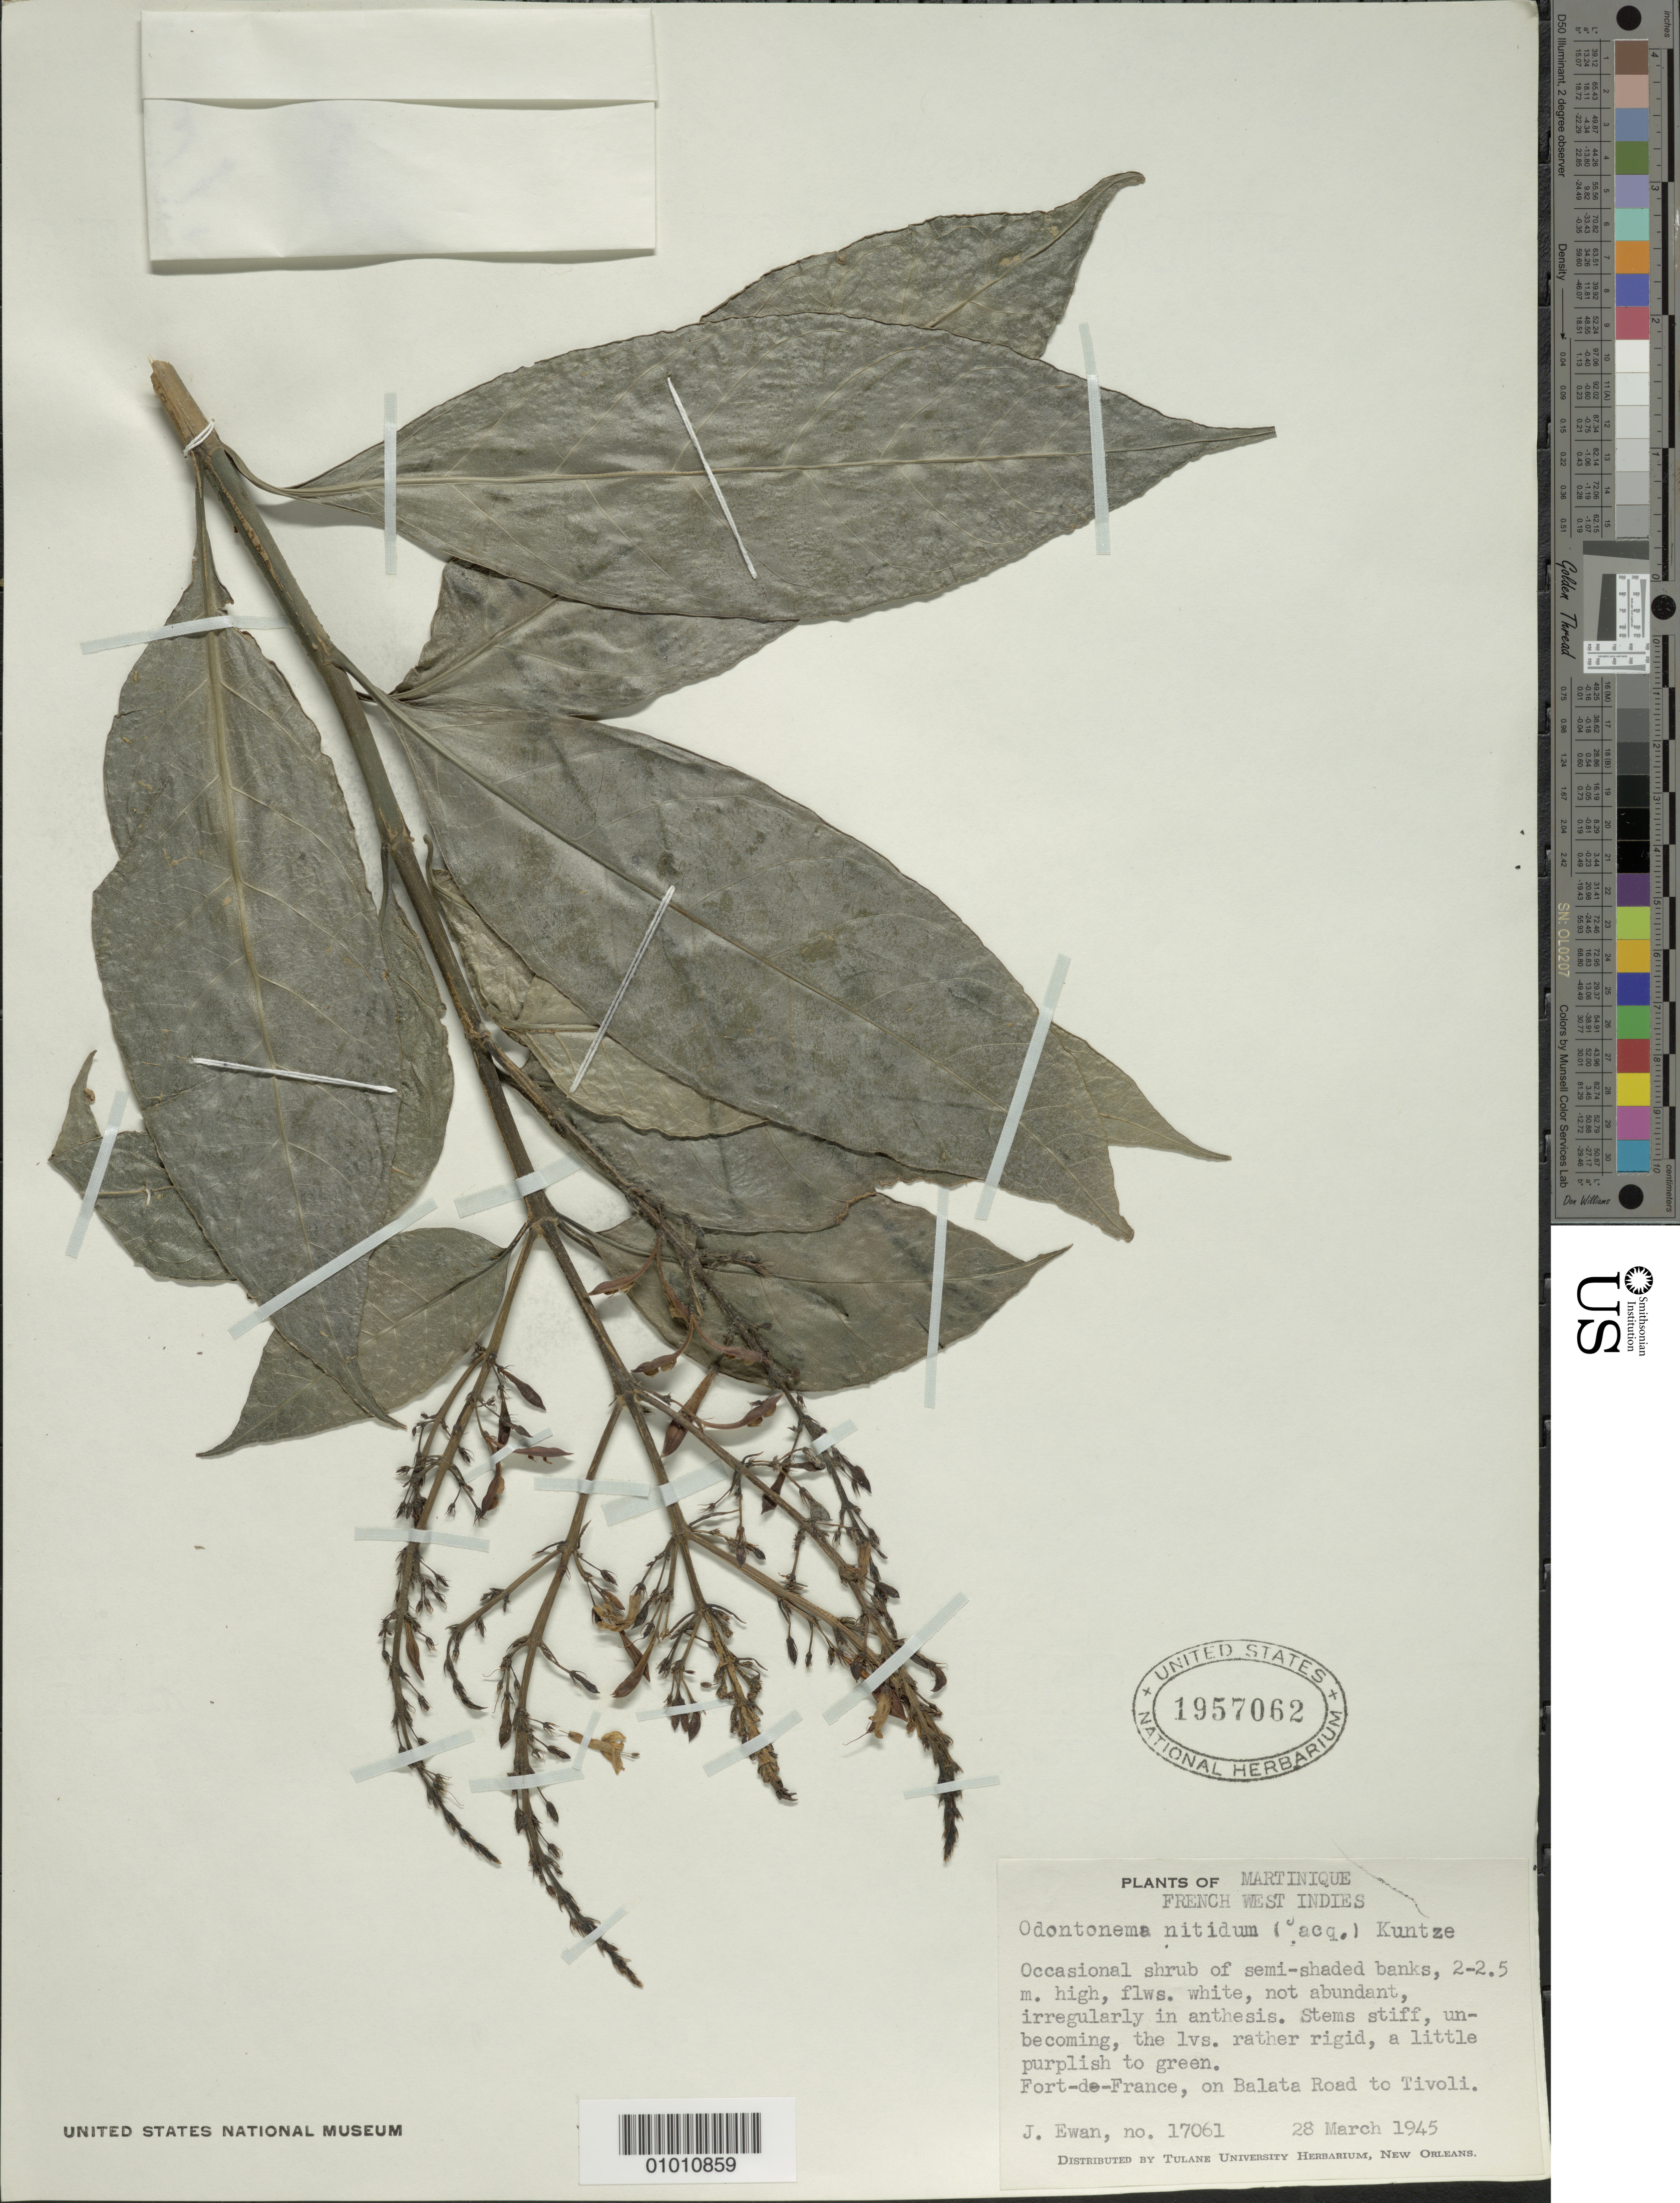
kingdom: Plantae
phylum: Tracheophyta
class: Magnoliopsida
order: Lamiales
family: Acanthaceae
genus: Odontonema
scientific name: Odontonema nitidum var. album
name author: (Stehlé) V.M. Baum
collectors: J. A. Ewan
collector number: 17061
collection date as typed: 28 Mar 1945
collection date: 1945-03-28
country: Martinique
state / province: Fort-de-France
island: Martinique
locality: Fort-de-France, on Balata Road to Tivoli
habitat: Semi-shaded banks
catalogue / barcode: US 1957062